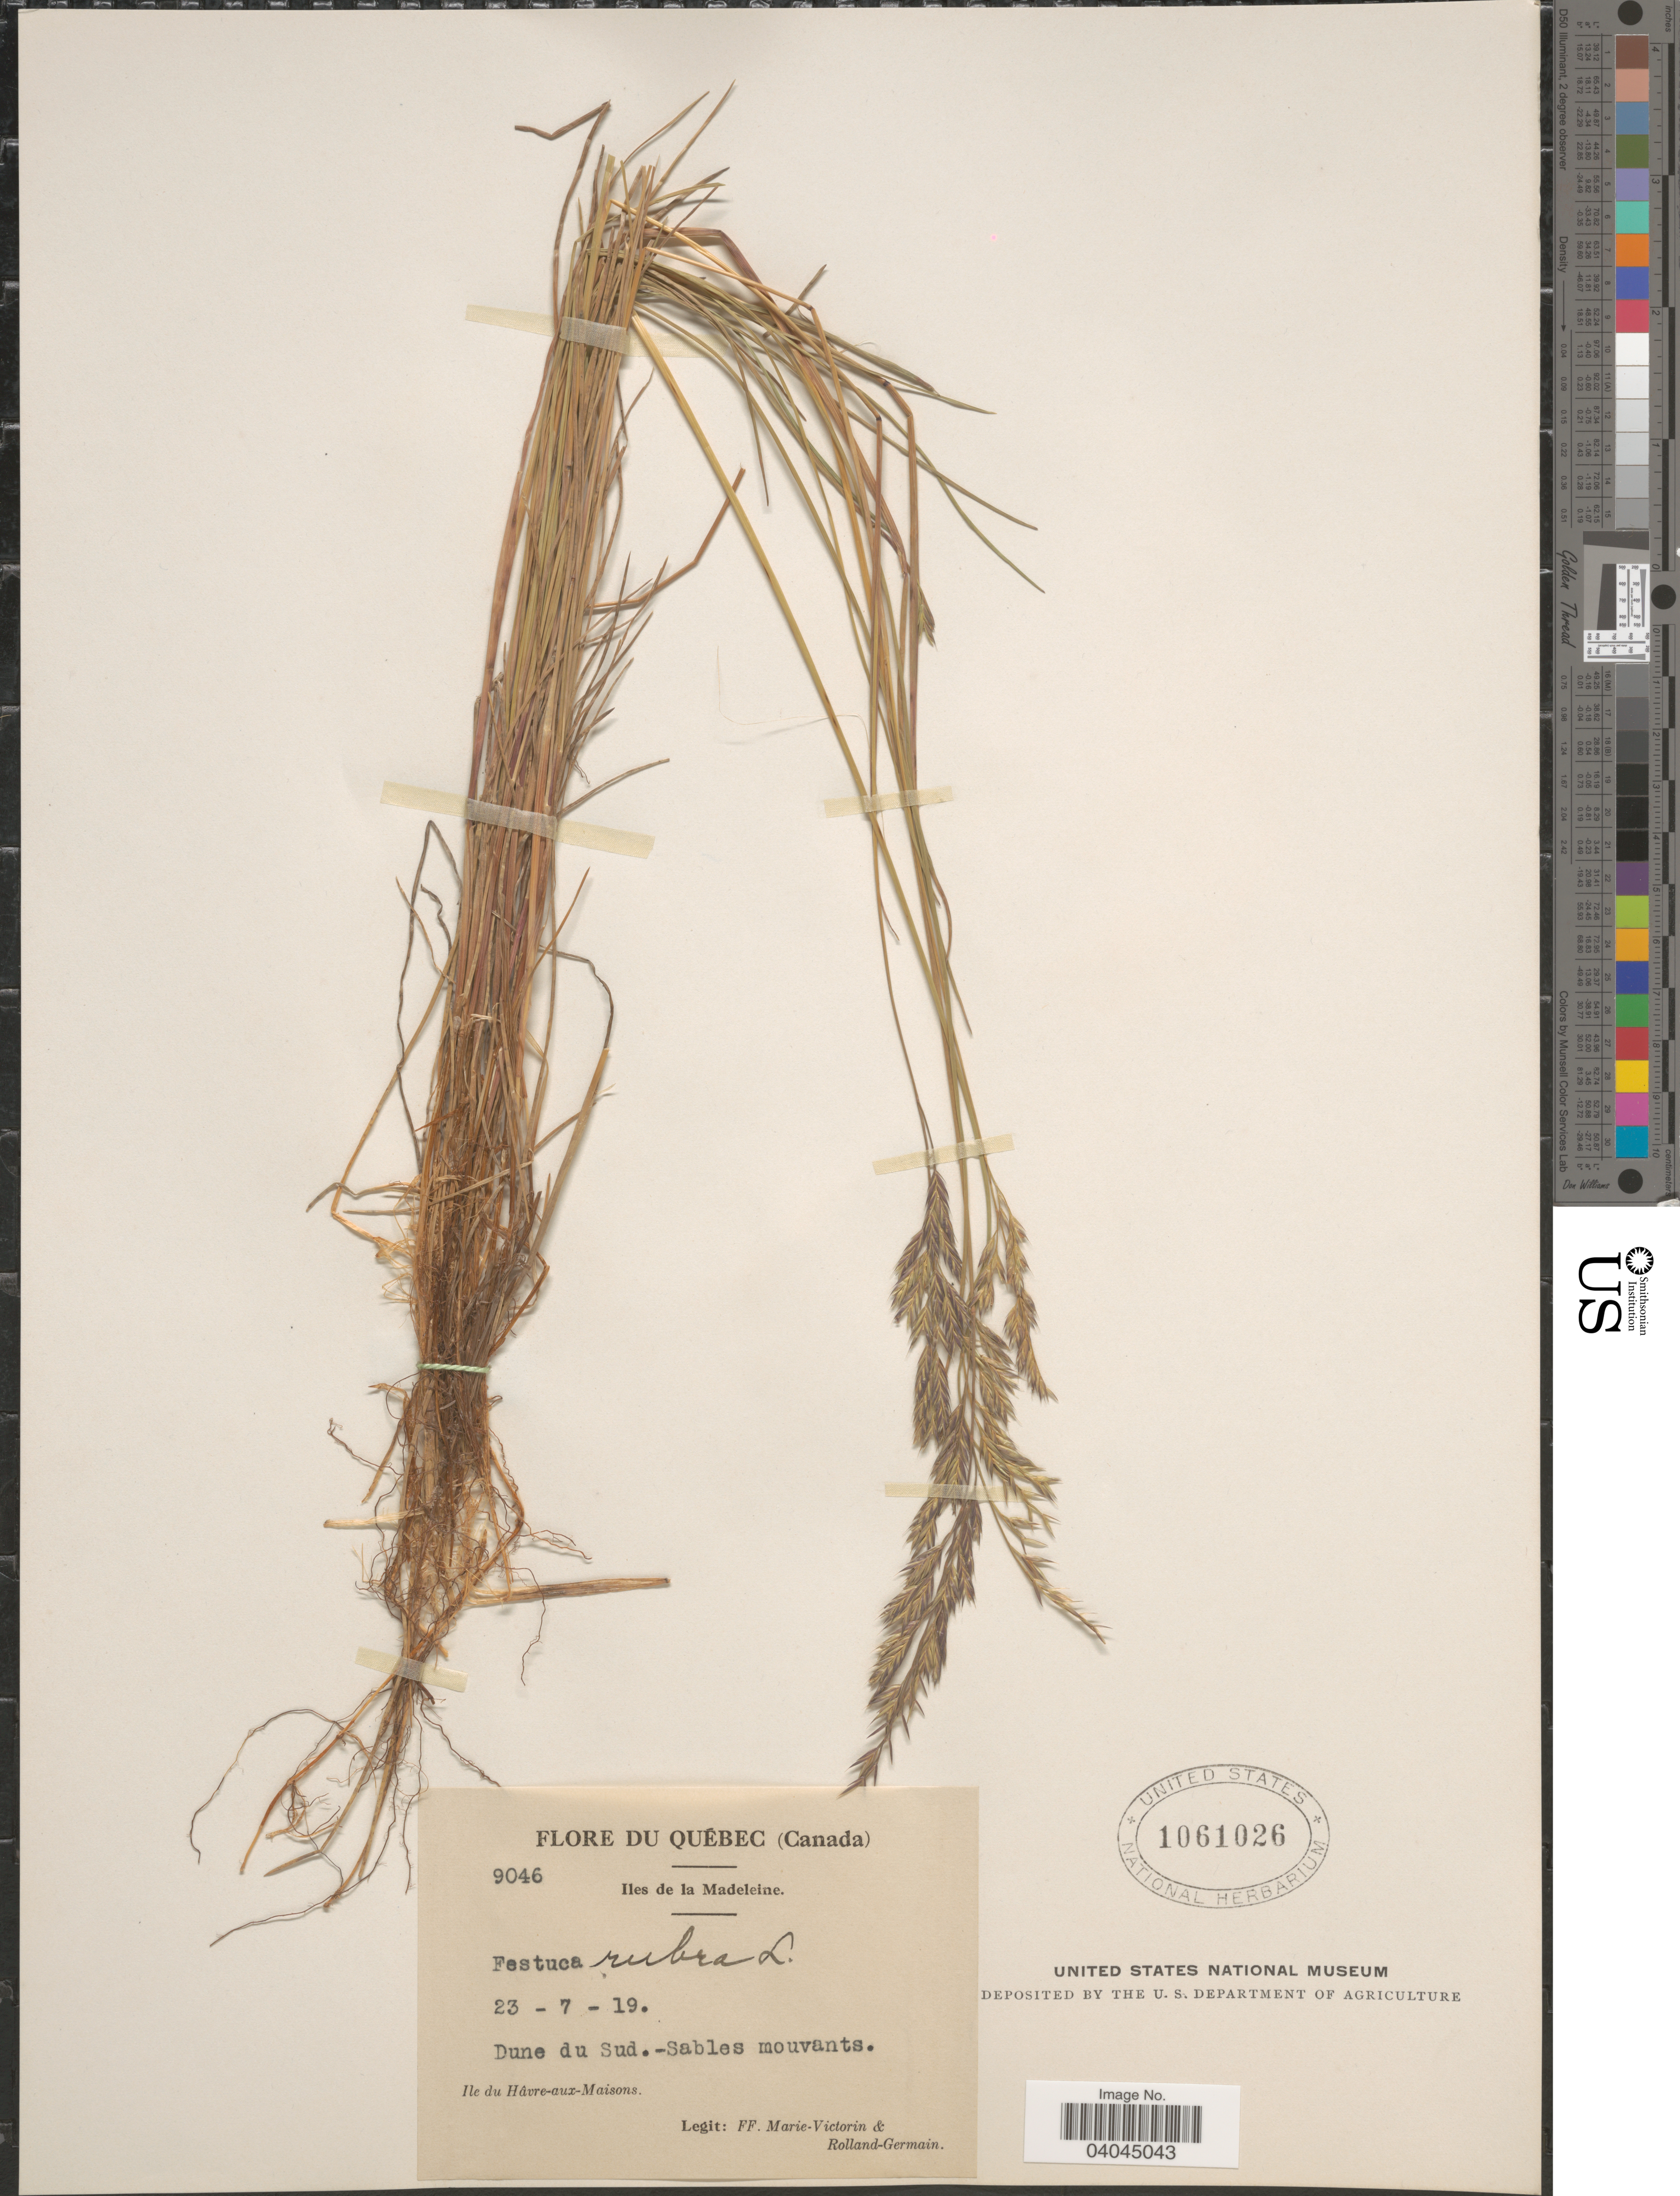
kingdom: Plantae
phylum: Tracheophyta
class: Liliopsida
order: Poales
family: Poaceae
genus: Festuca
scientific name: Festuca rubra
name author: L.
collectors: F. Marie-Victorin & Rolland-Germain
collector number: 9046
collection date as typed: Transcribed d/m/y: 23/7/19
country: Canada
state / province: Quebec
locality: Iles de la Madeleine. Dune du Sud.- Sables mouvants. Ile du Hâvre-aux-Maisons.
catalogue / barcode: US 1061026